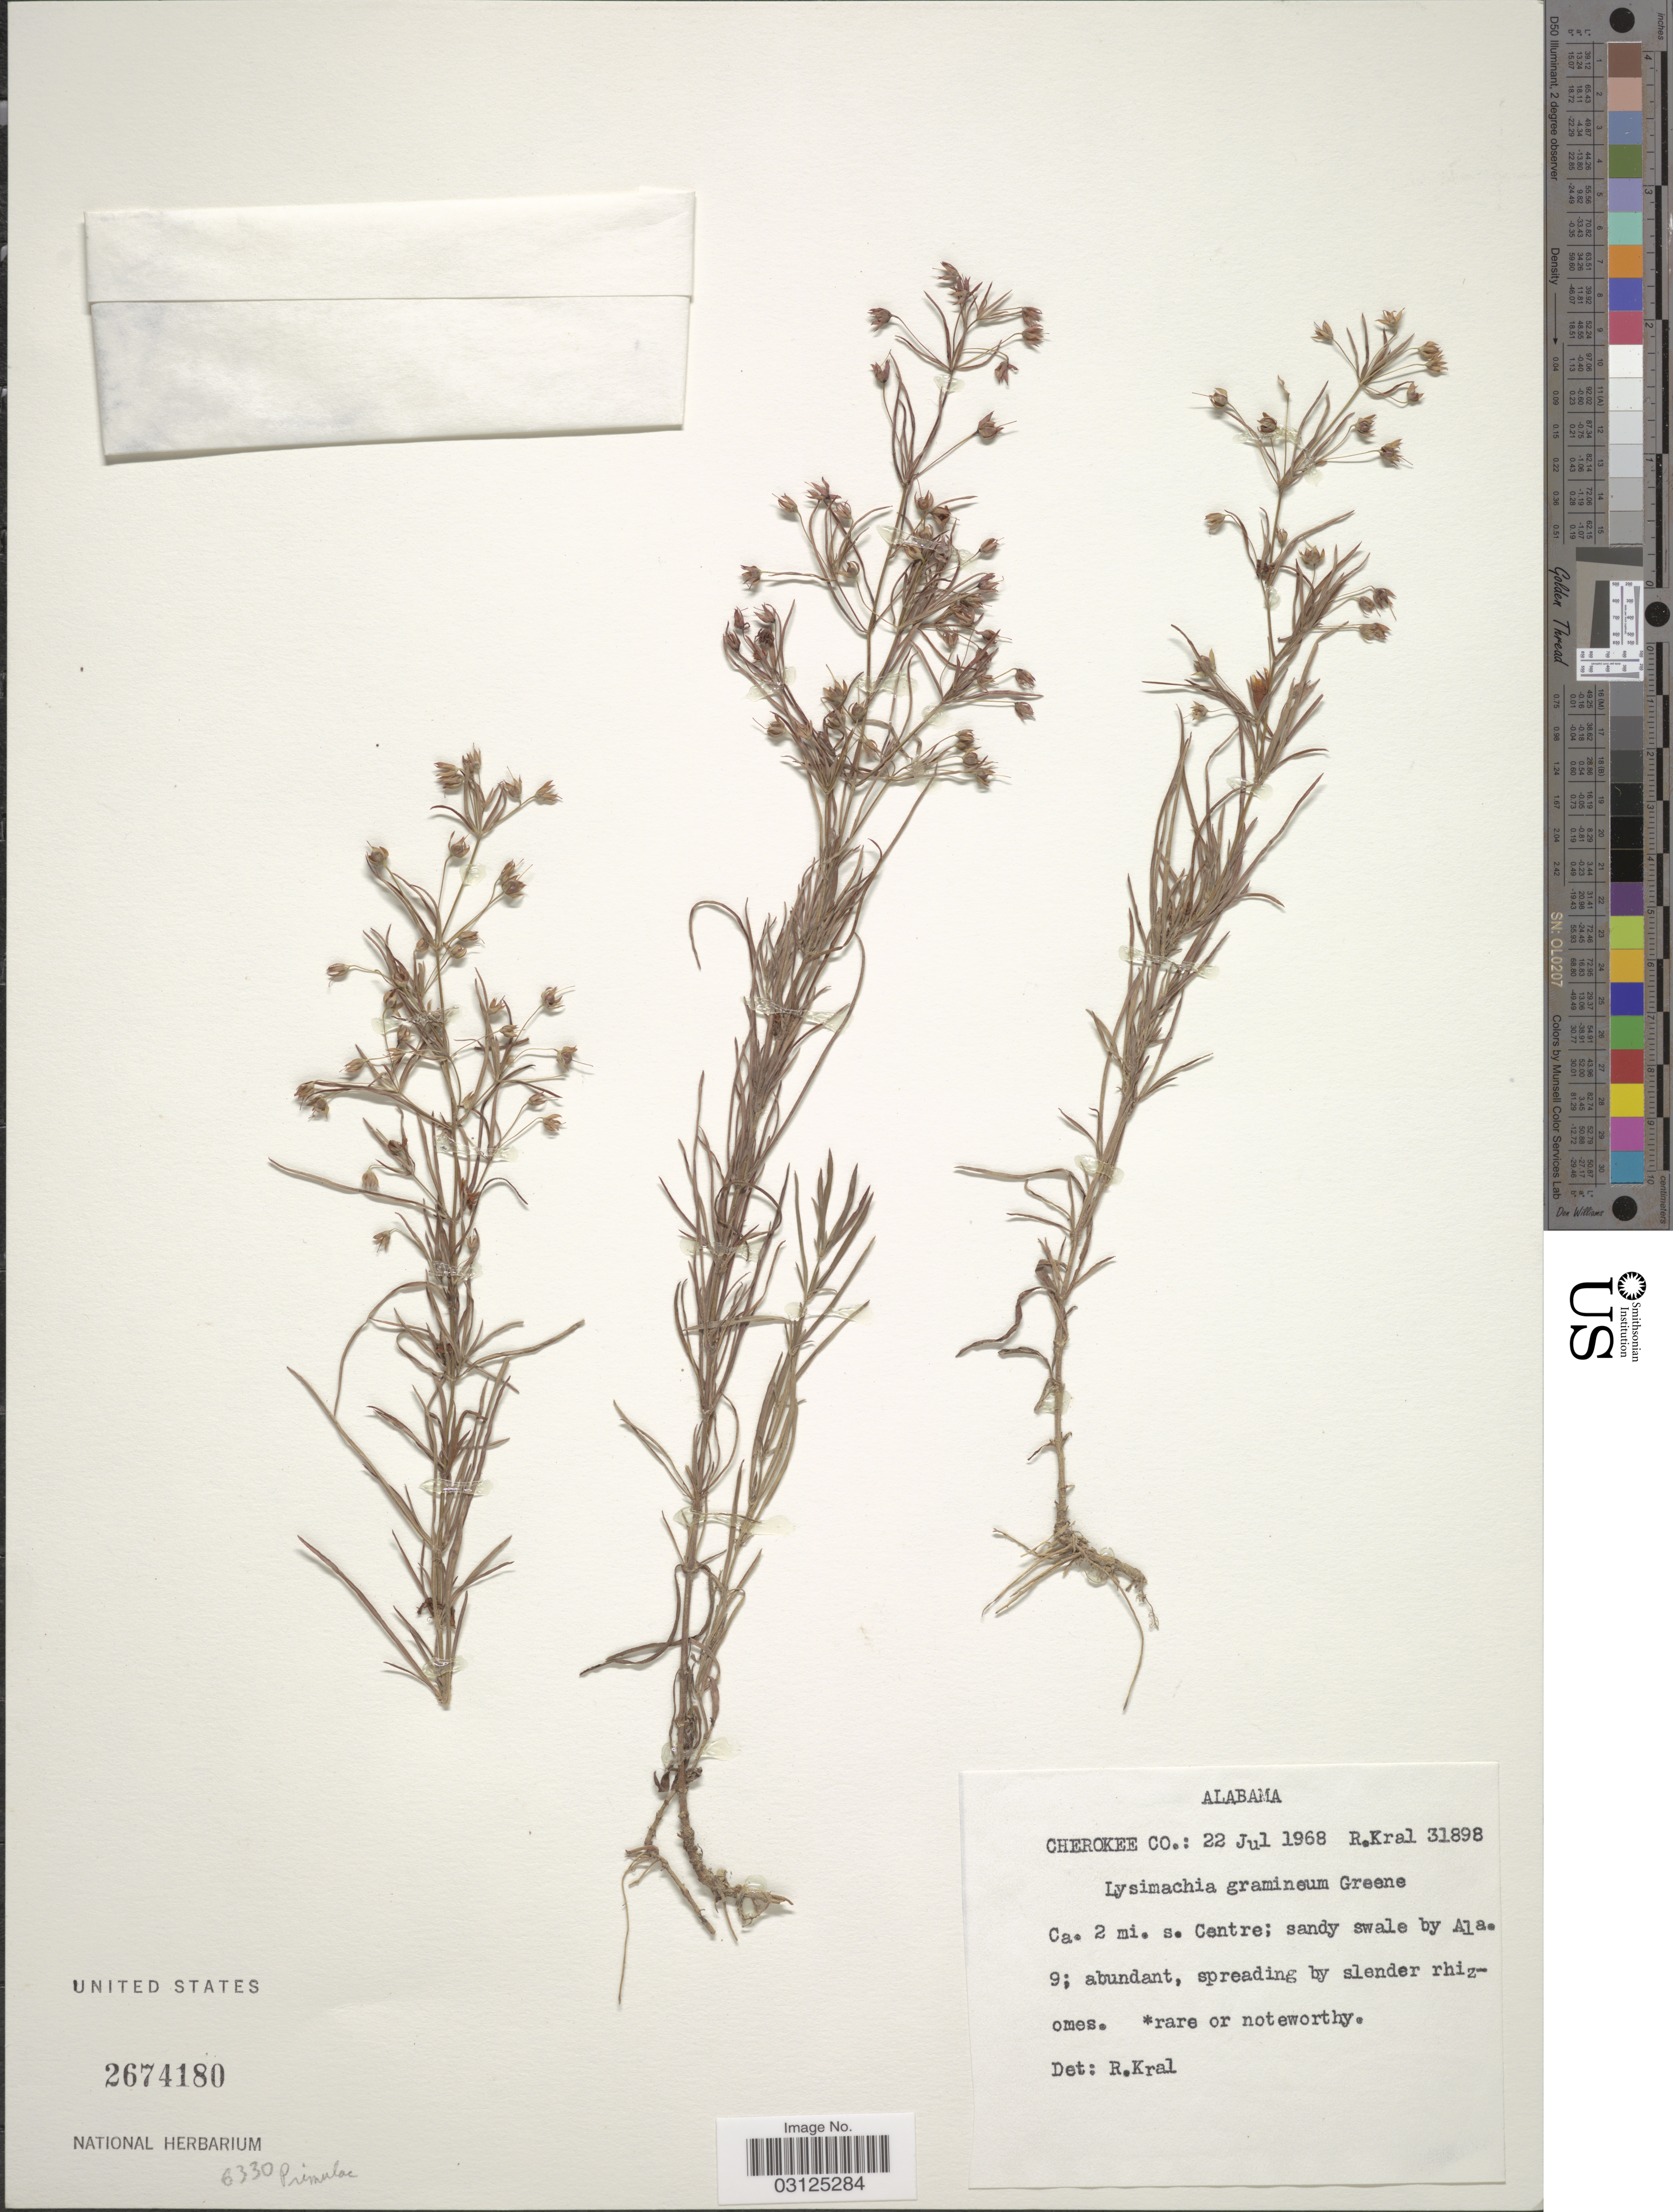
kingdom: Plantae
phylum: Tracheophyta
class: Magnoliopsida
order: Ericales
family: Primulaceae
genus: Lysimachia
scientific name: Lysimachia graminea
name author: (Greene) Hand.-Mazz.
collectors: R. Kral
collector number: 31898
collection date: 1968-07-22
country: United States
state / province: Alabama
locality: Cherokee Co. Ca. 2 mi. s. Centre.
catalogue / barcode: US 2674180